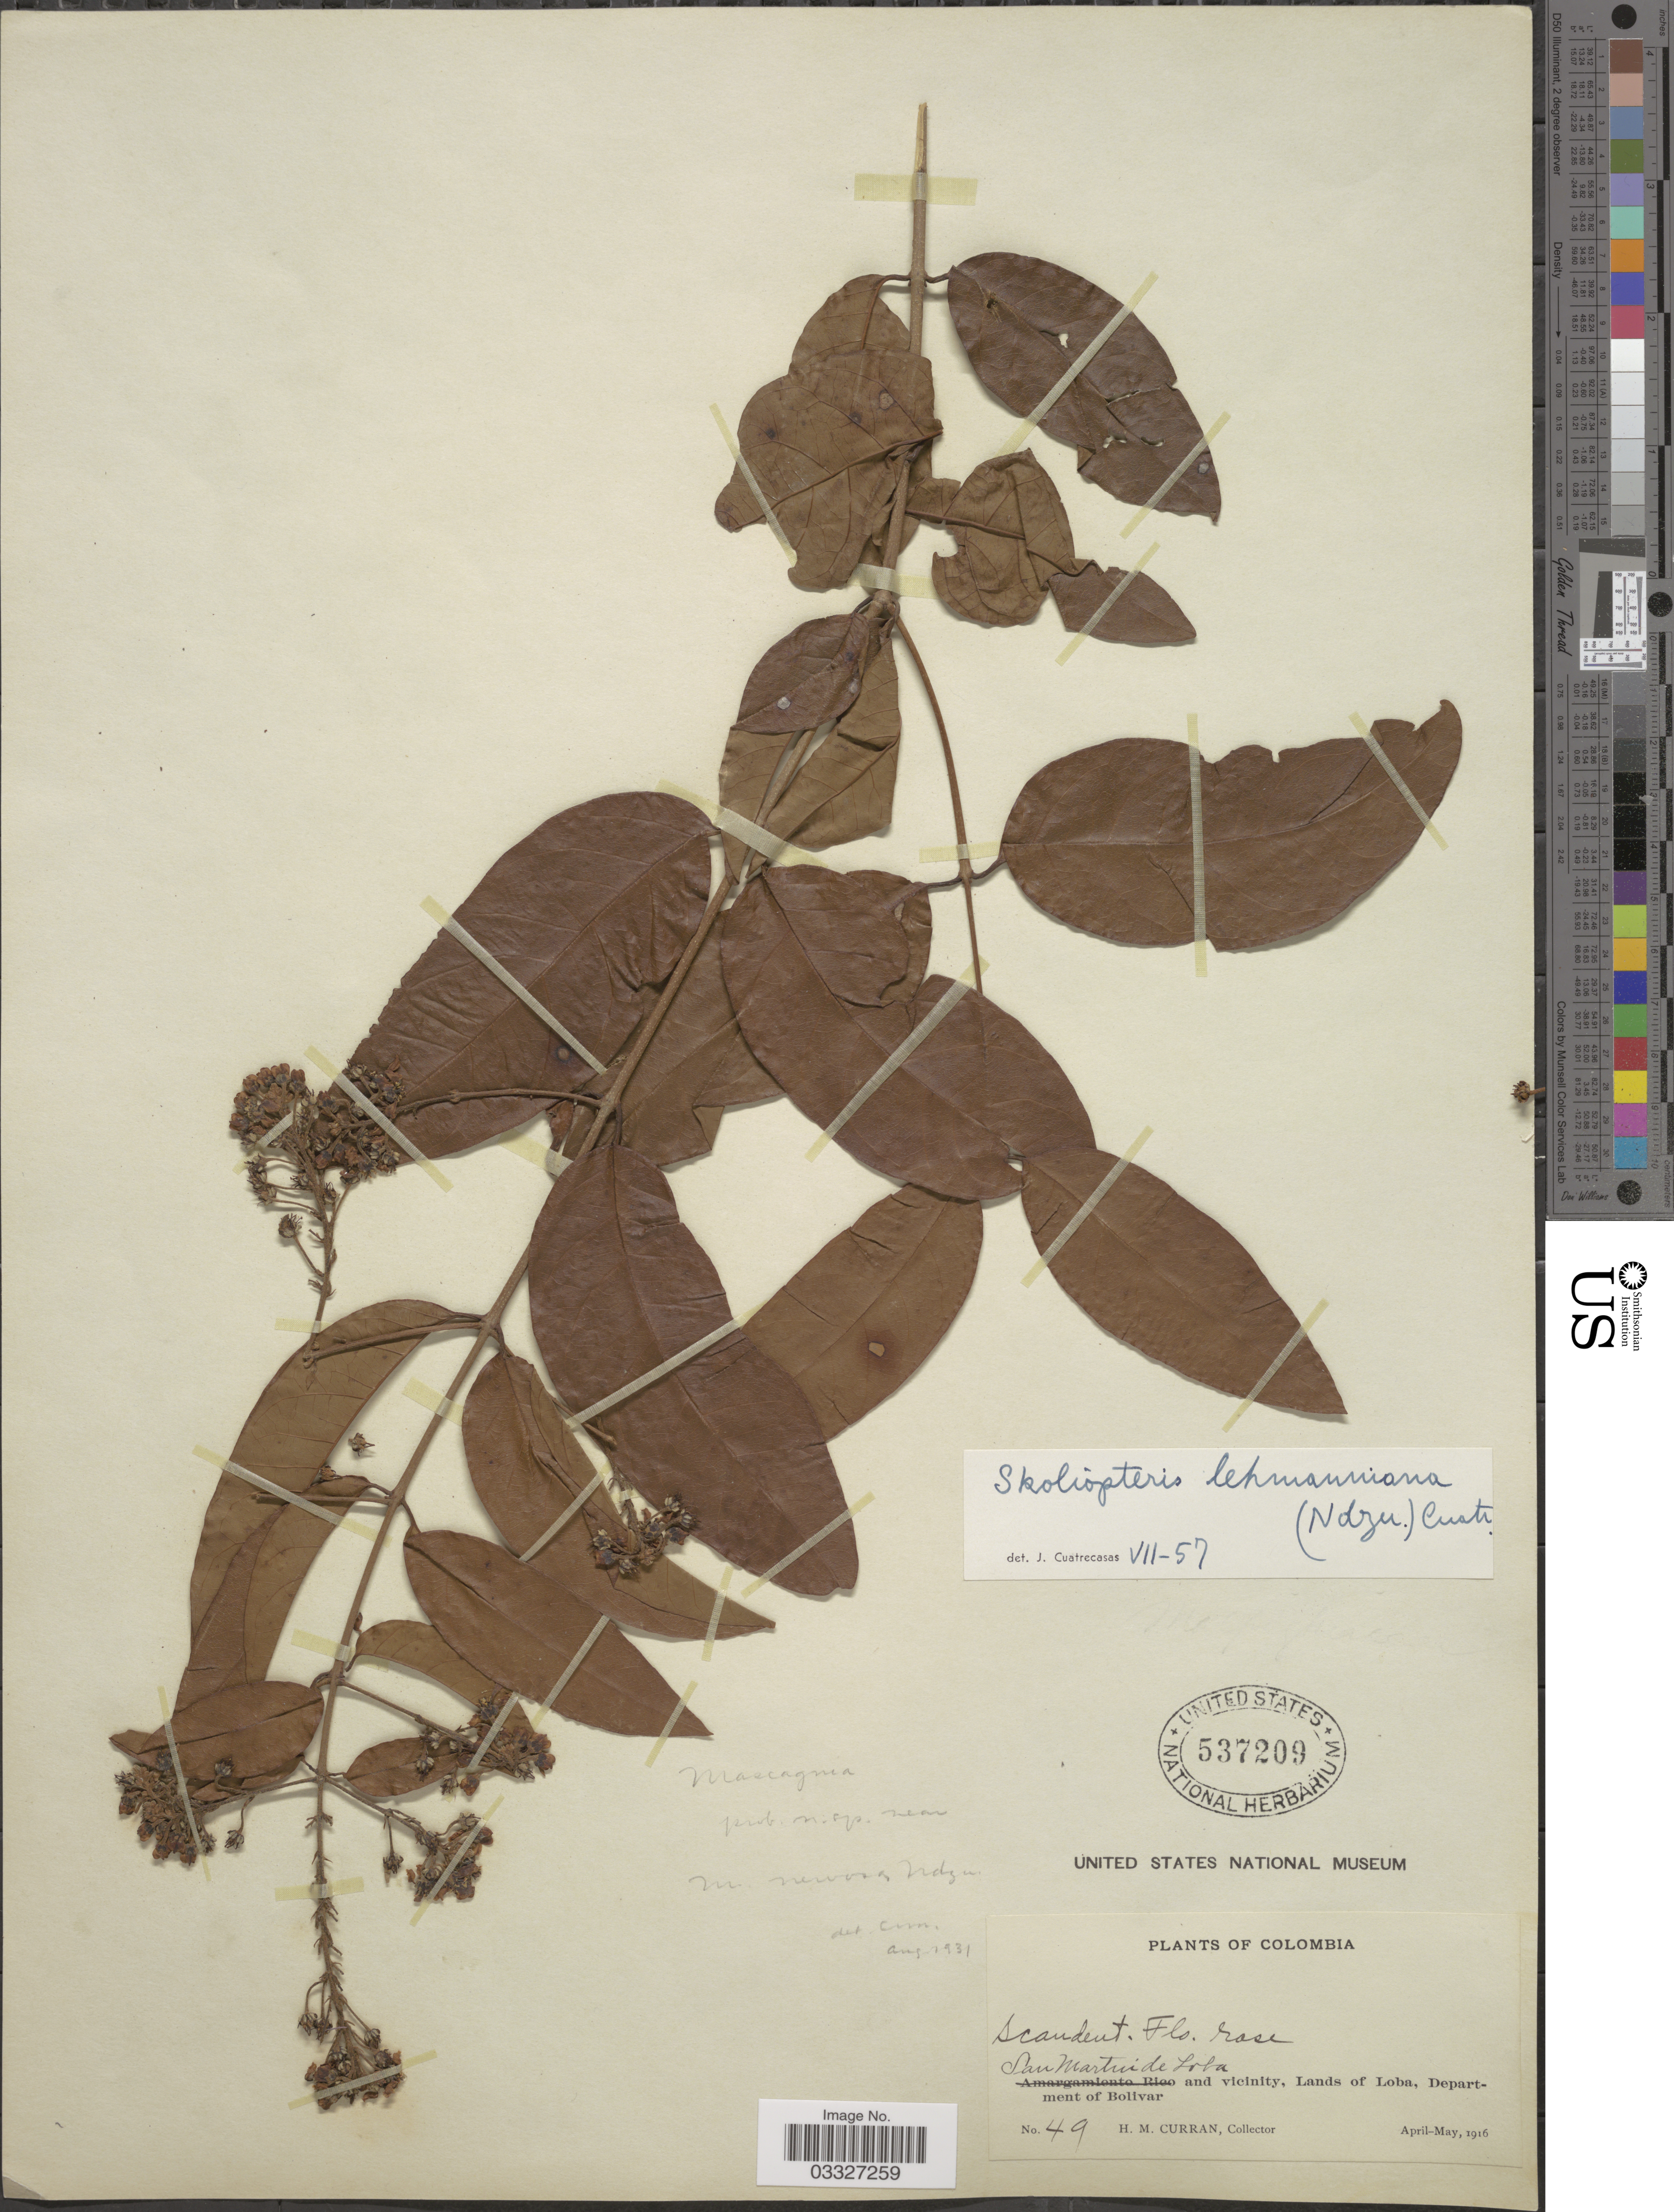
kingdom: Plantae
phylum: Tracheophyta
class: Magnoliopsida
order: Malpighiales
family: Malpighiaceae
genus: Heteropterys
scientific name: Heteropterys complicata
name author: (Kunth) W.R. Anderson & C. Davis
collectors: H. M. Curran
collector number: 49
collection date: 1916-04/1916-05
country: Colombia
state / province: Bolívar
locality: San Martin de Loba and vicinity, Lands of Loba, Department of Bolivar.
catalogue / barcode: US 537209